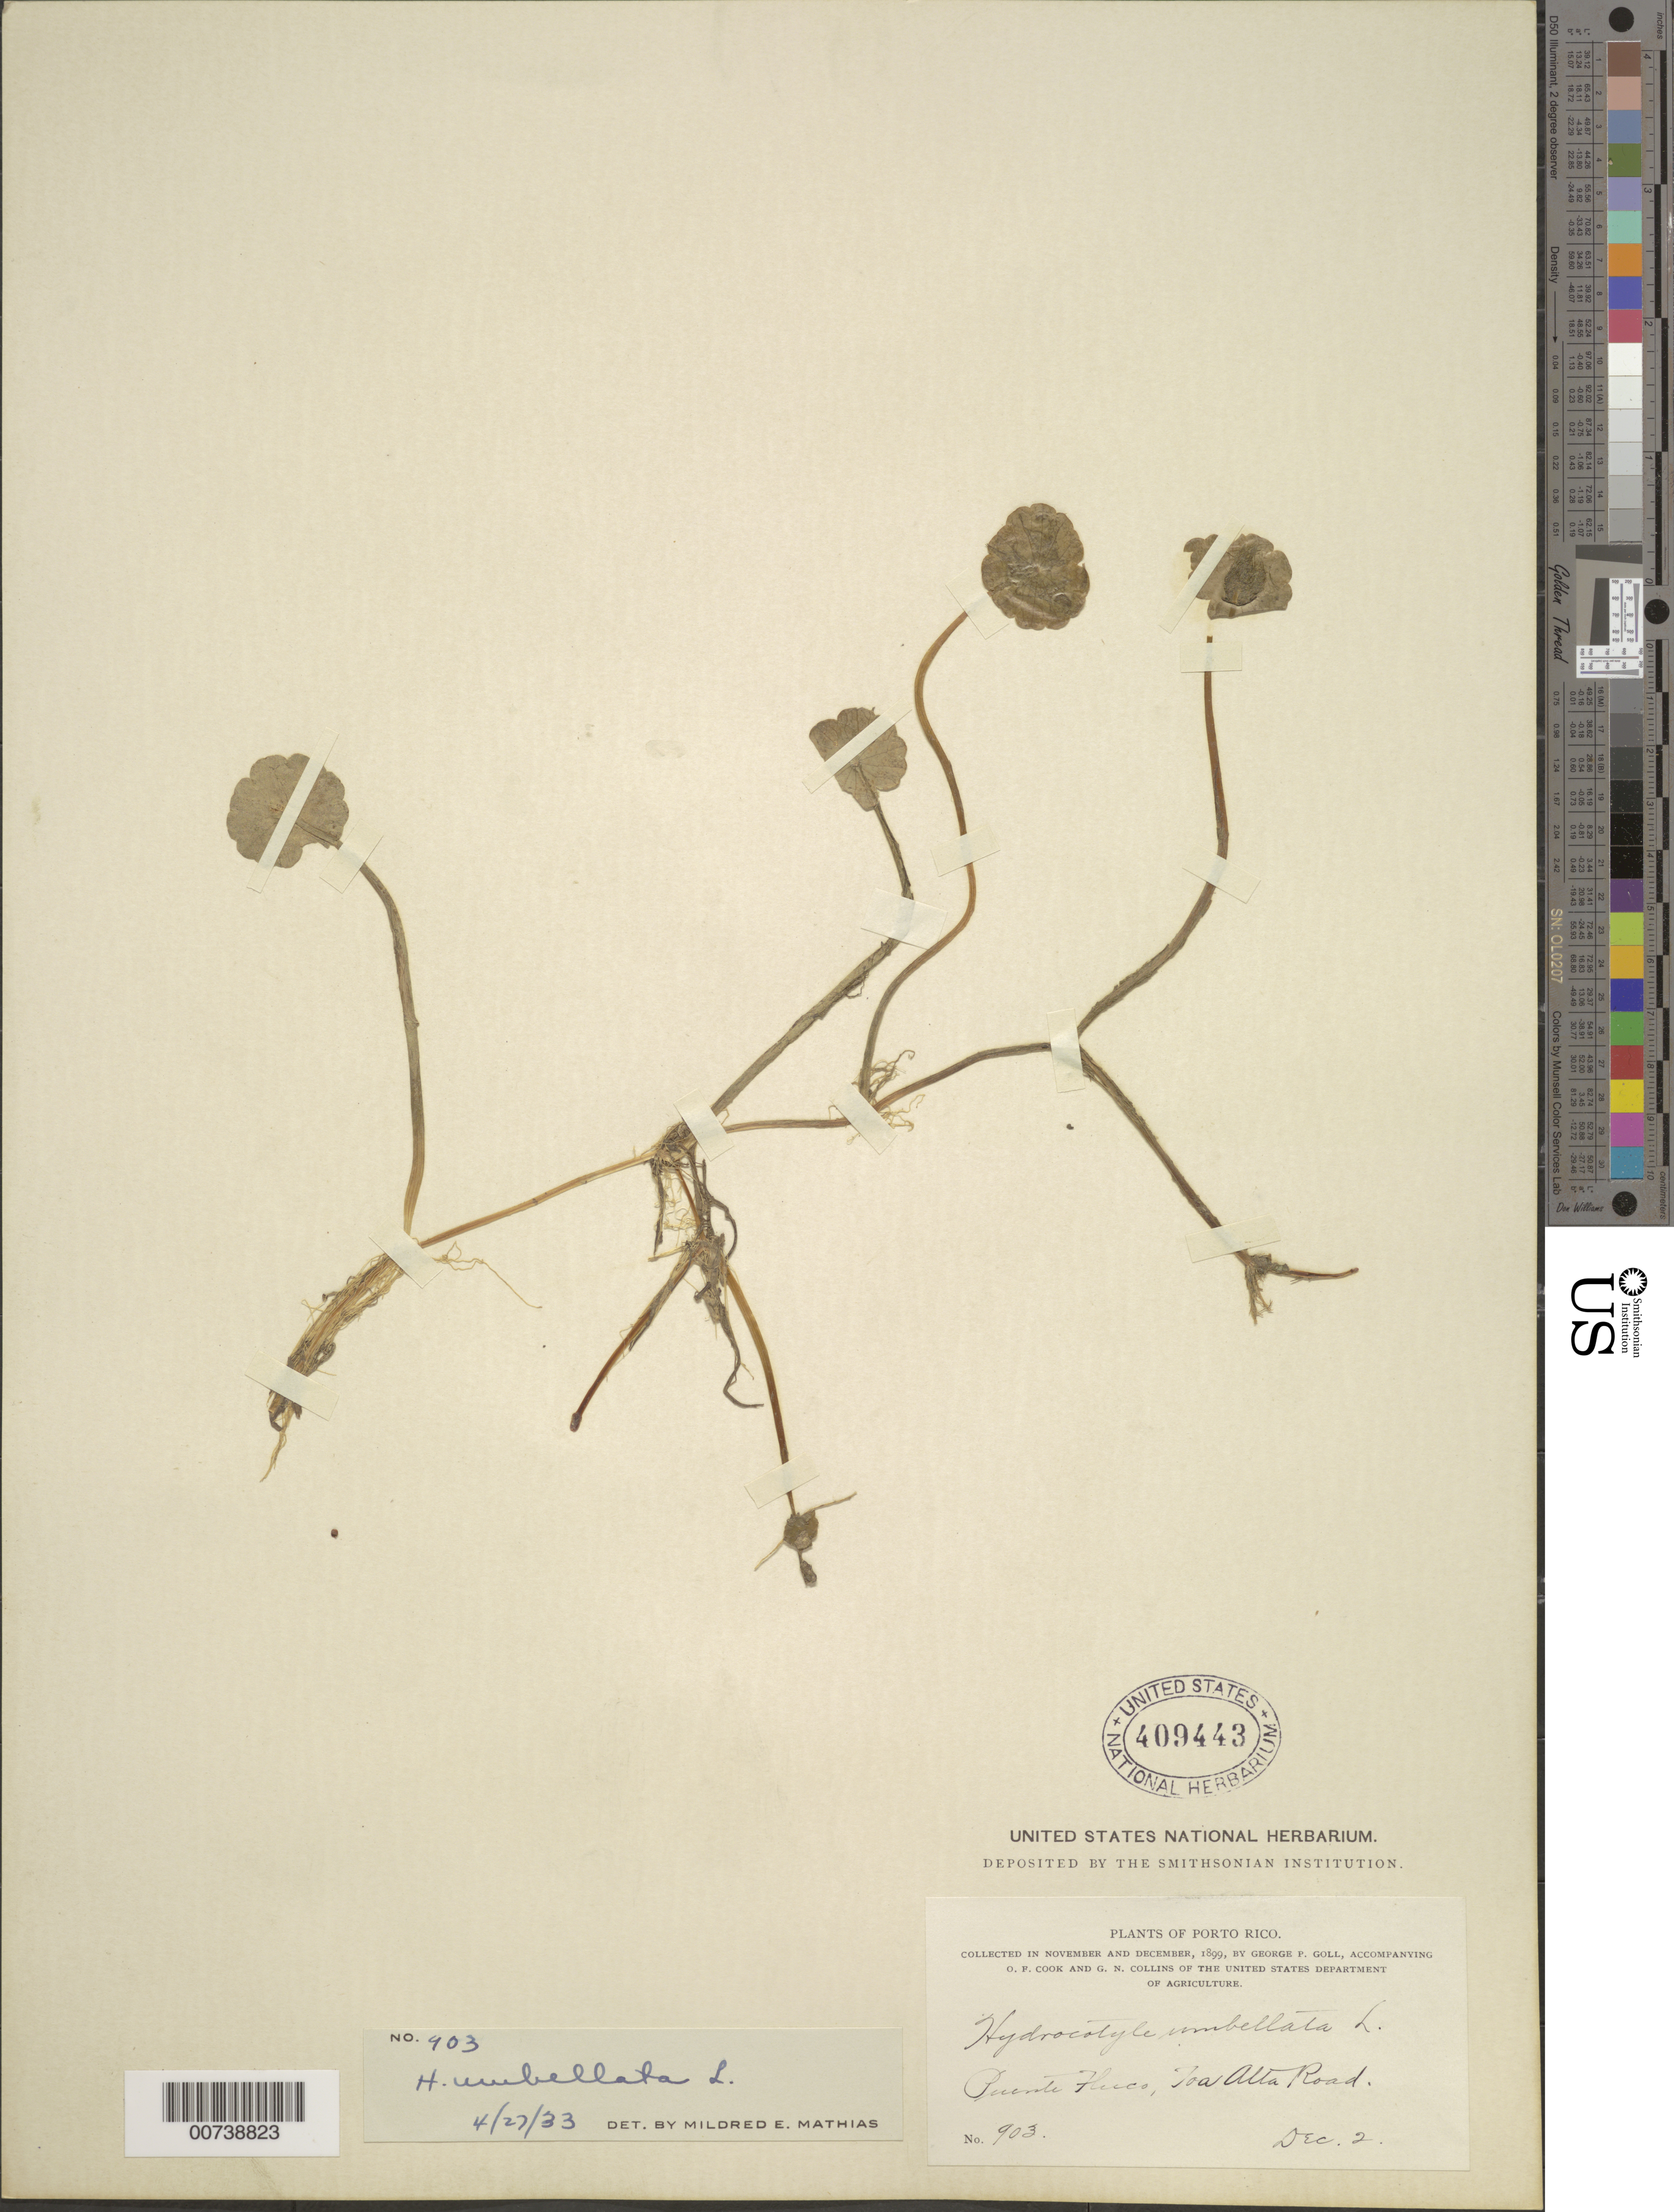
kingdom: Plantae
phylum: Tracheophyta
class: Magnoliopsida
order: Apiales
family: Araliaceae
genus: Hydrocotyle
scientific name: Hydrocotyle umbellata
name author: L.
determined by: Mathias, M. E.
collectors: G. Goll, O. F. Cook & G. N. Collins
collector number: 903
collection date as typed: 02 Dec 1899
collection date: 1899-12-02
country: Puerto Rico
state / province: Toa Alta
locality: Puente Huco, Toa Alta Road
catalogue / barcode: US 409443